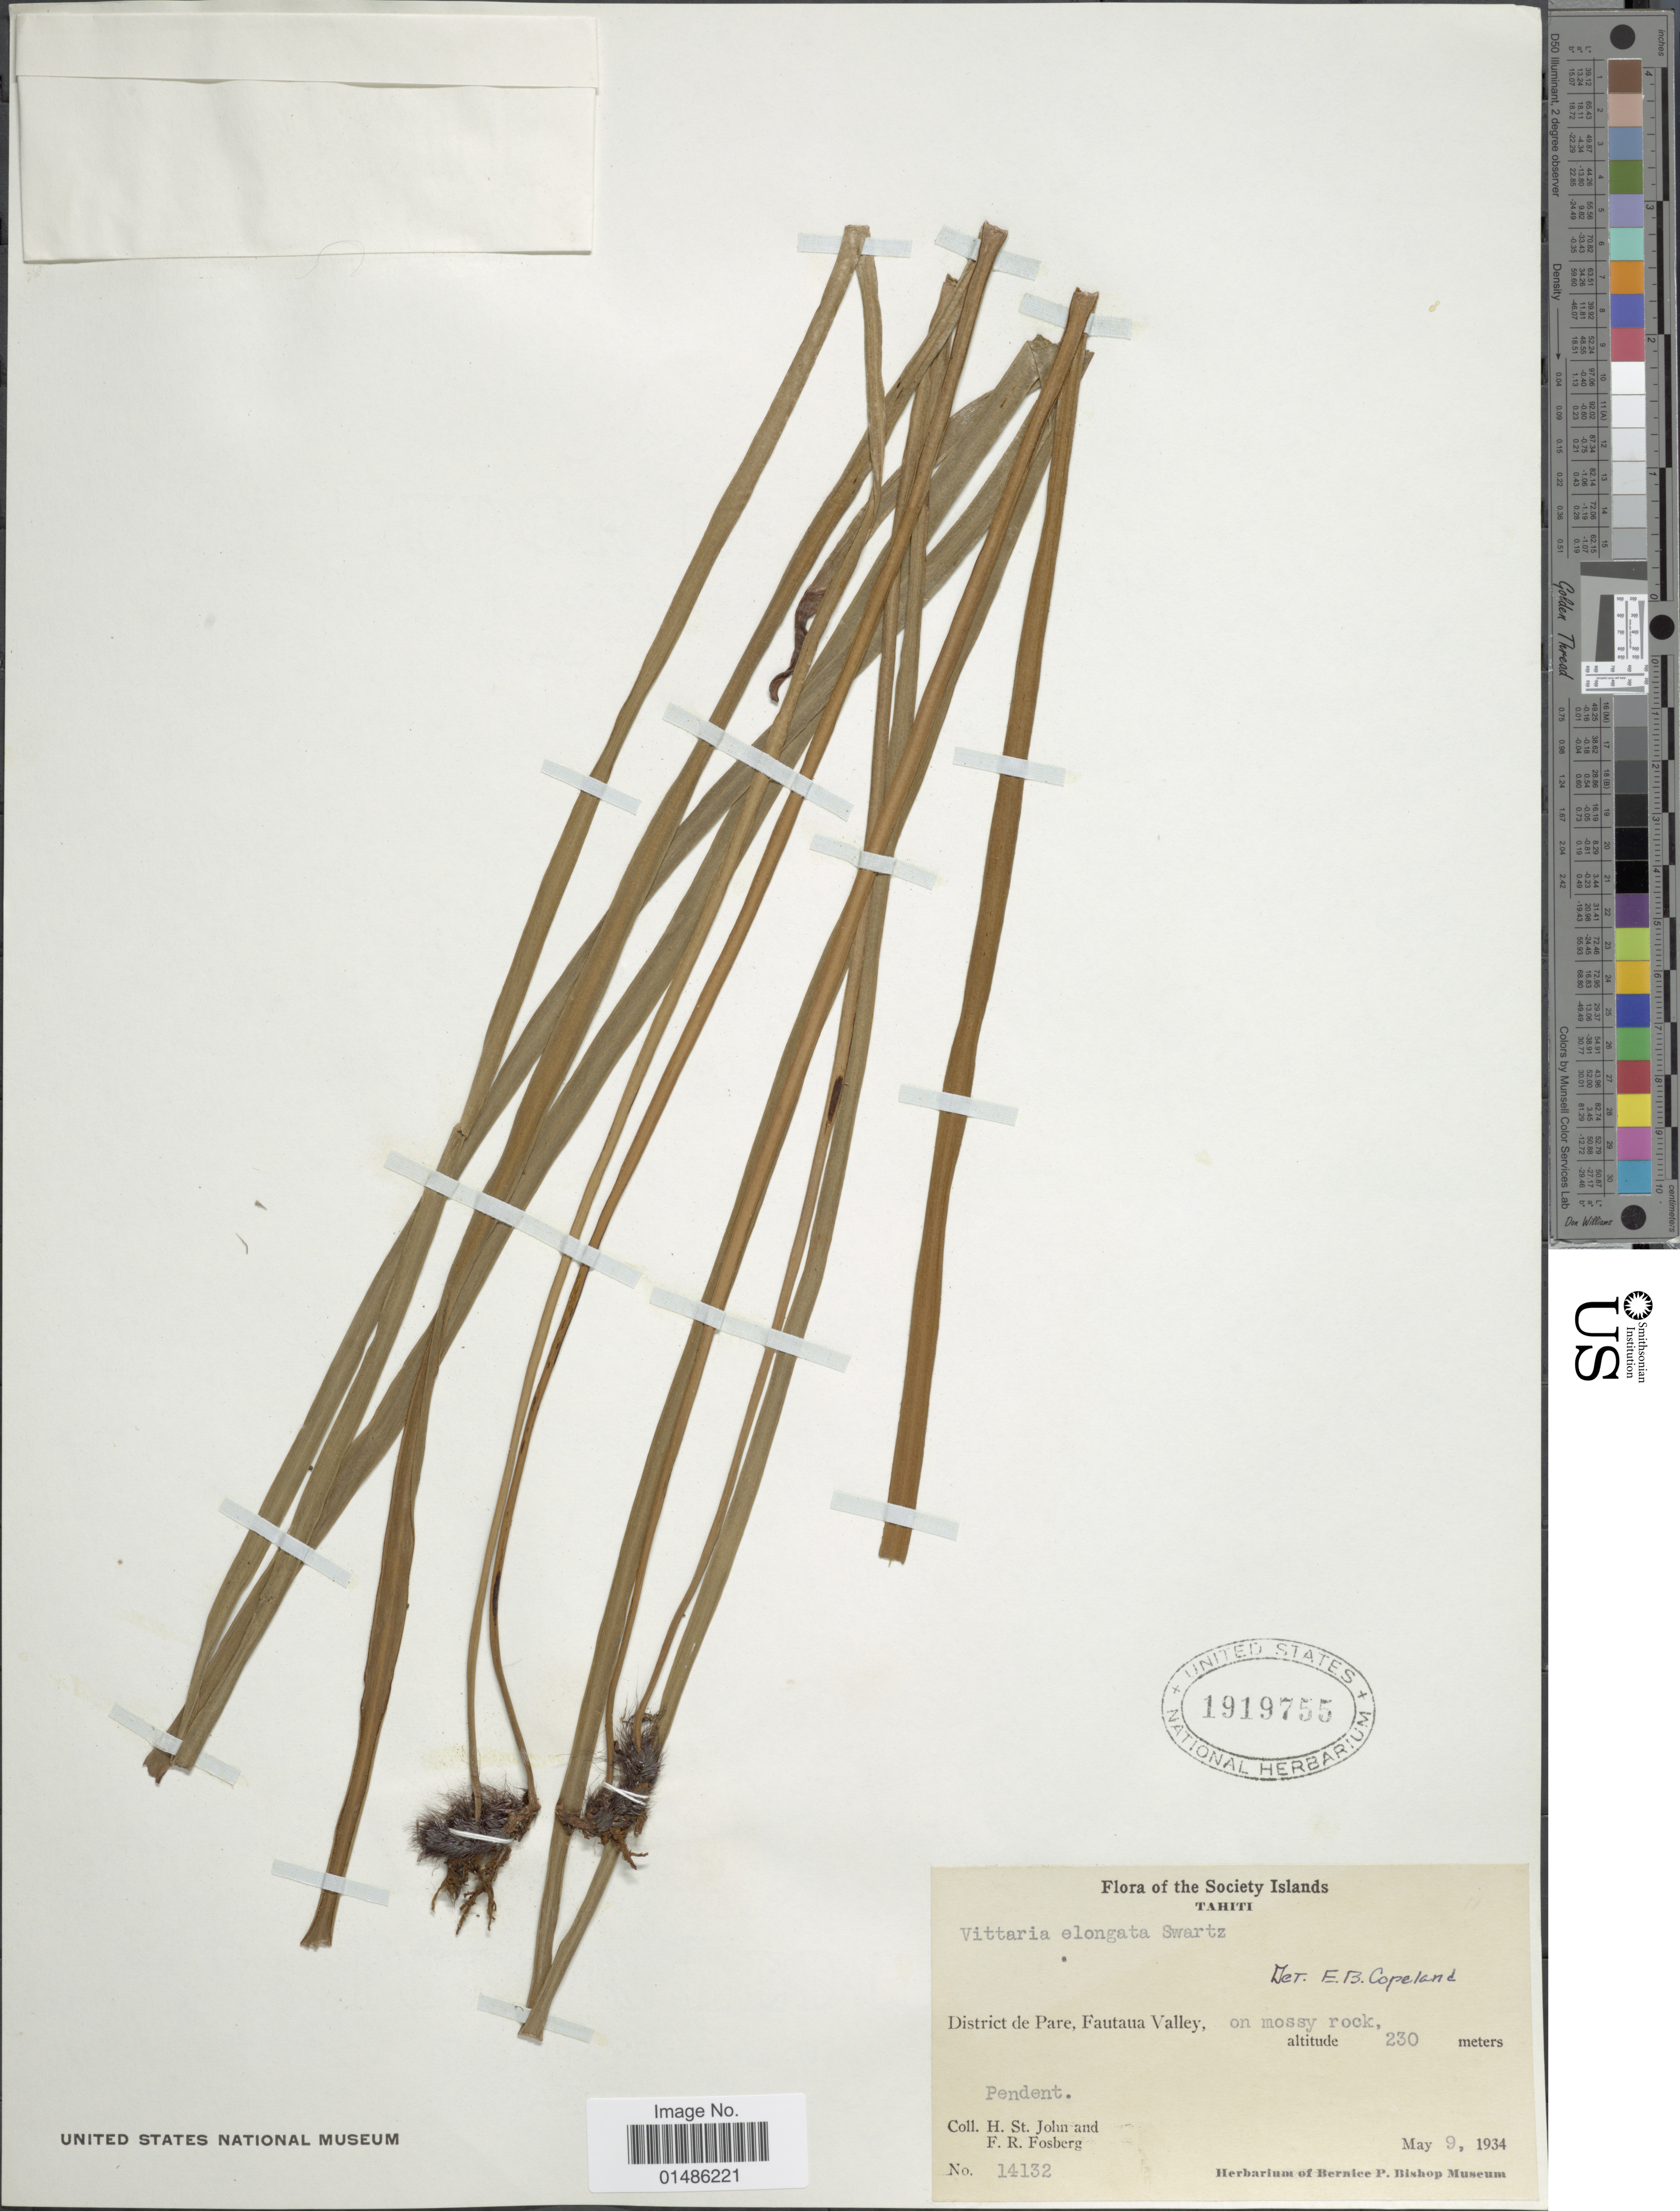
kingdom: Plantae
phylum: Tracheophyta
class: Polypodiopsida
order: Polypodiales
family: Pteridaceae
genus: Haplopteris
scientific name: Haplopteris elongata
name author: (Sw.) Crane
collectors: H. St. John & F. R. Fosberg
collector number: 14132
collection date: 1934-05-09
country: French Polynesia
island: Tahiti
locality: Society Islands. Tahiti. District de Pare, Fautaua Valley, on mossy rock.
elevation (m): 230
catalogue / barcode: US 1919755